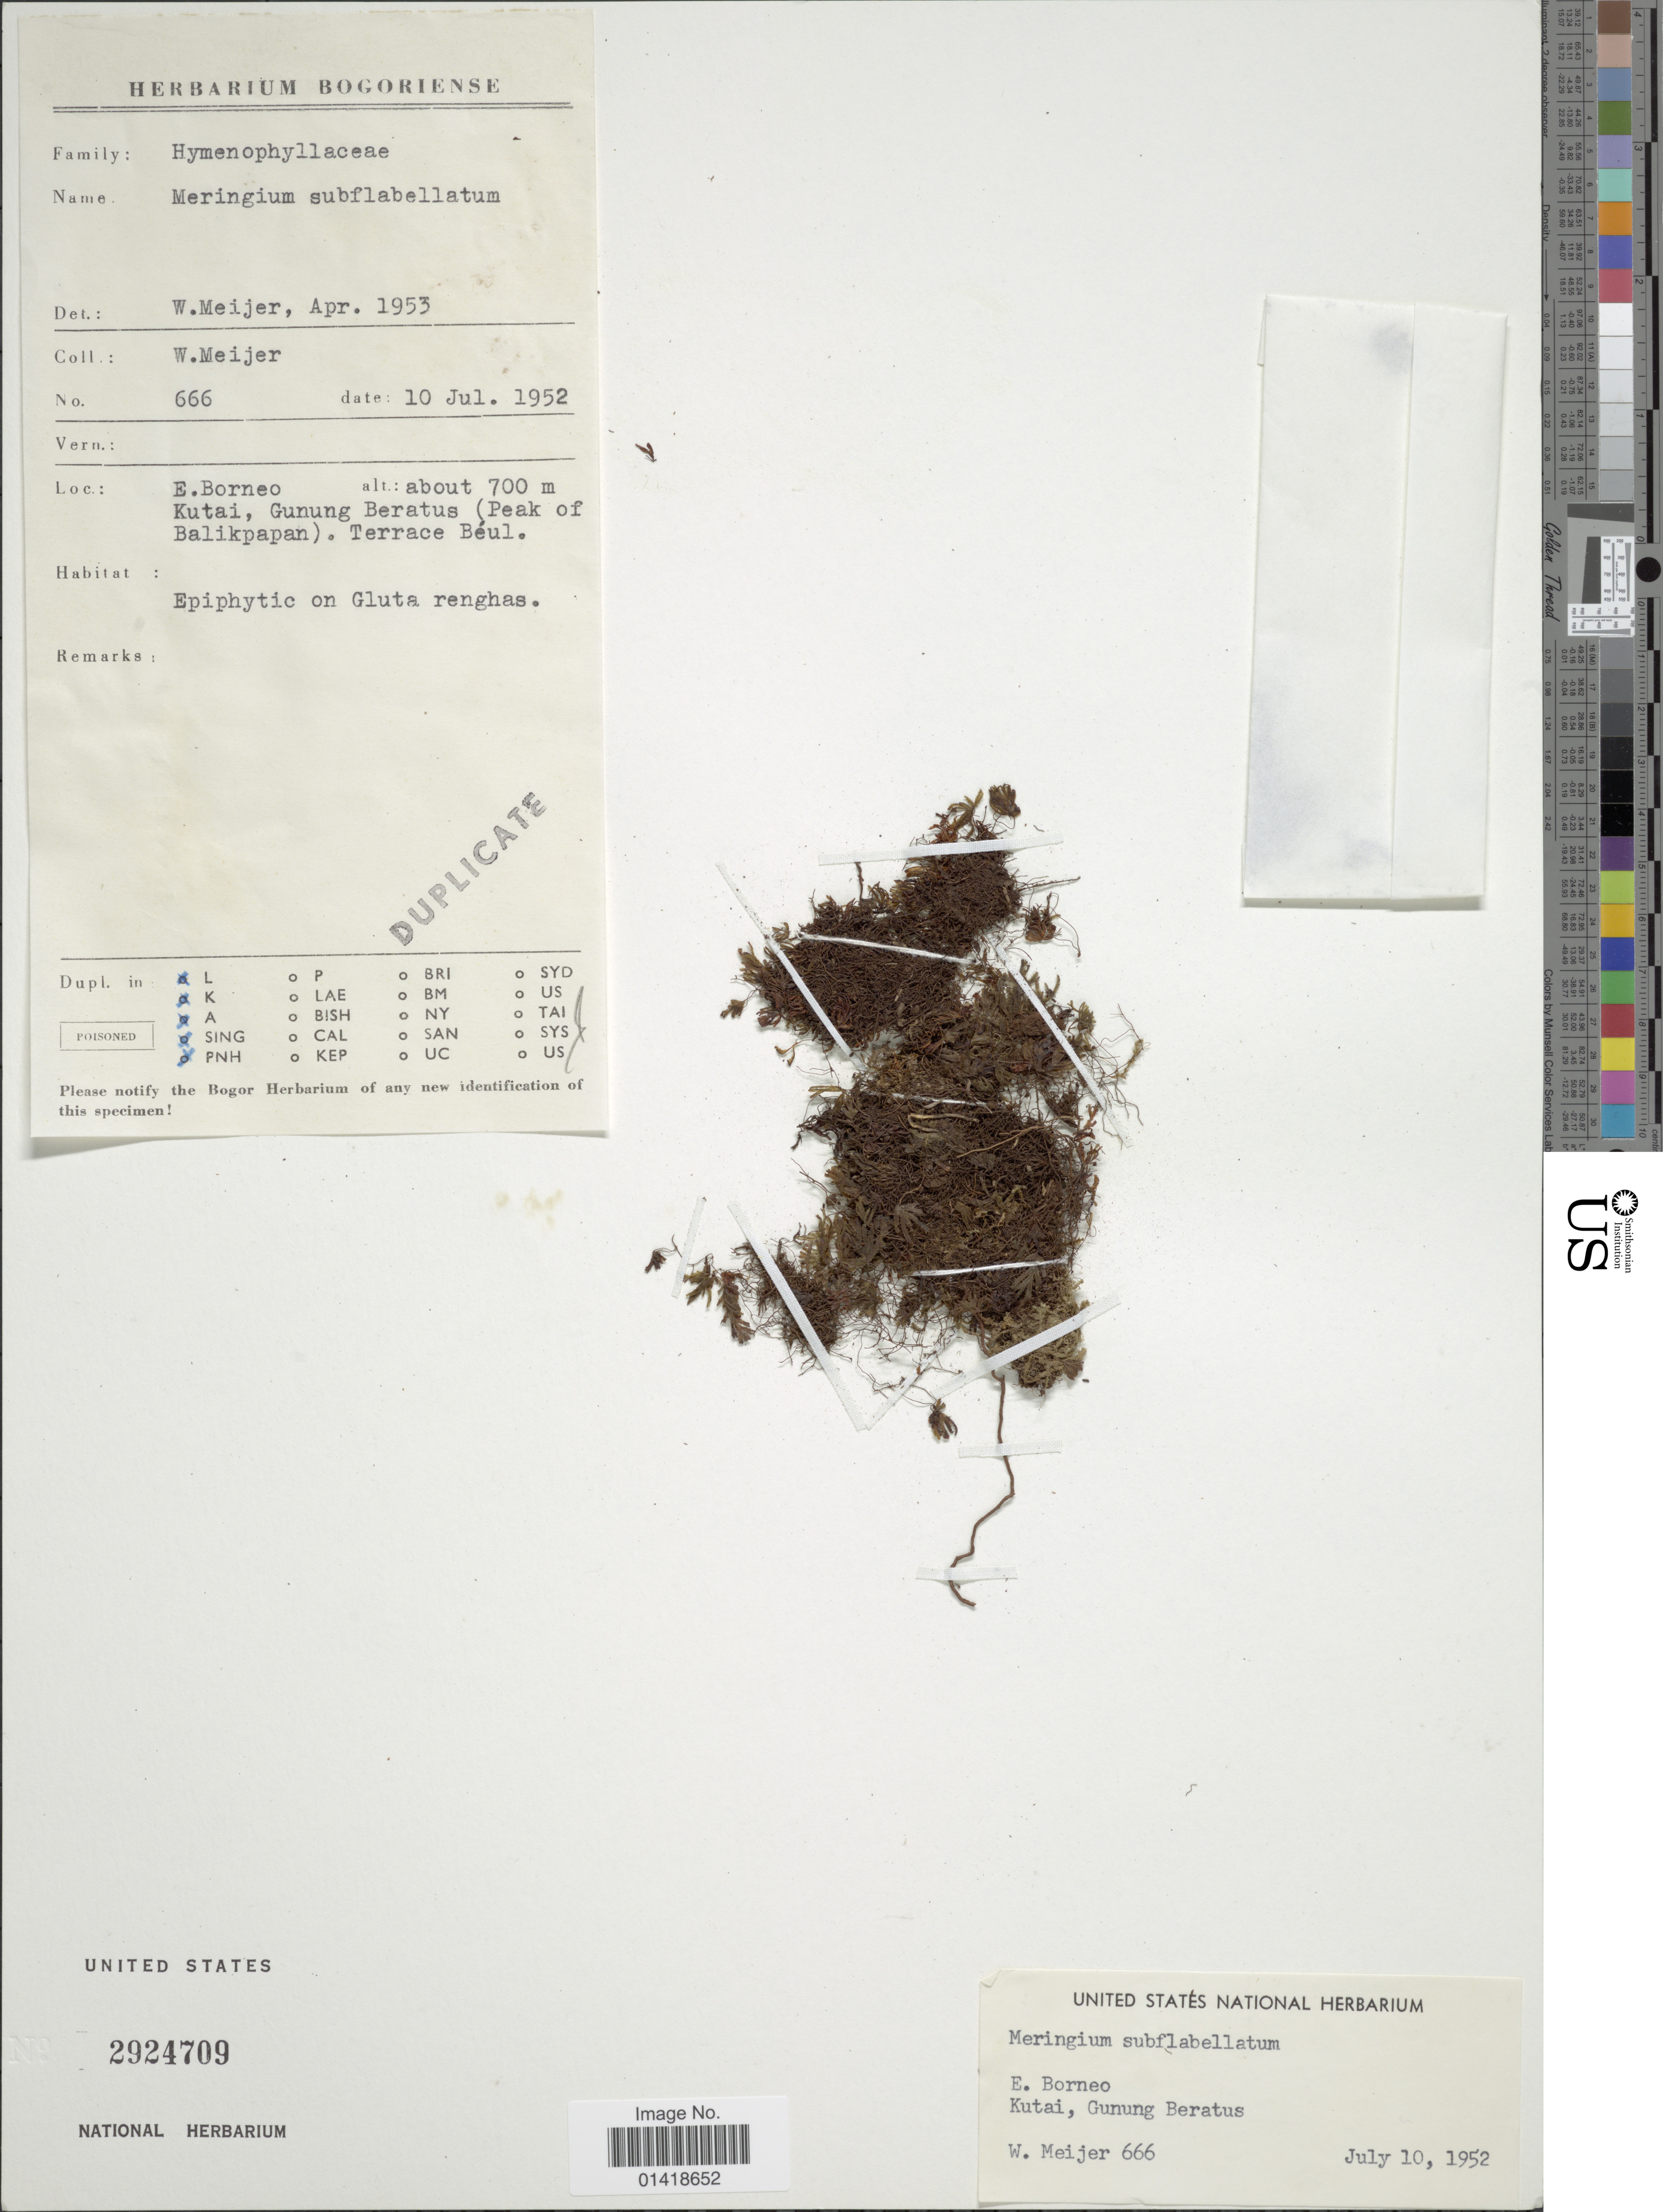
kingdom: Plantae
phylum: Tracheophyta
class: Polypodiopsida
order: Hymenophyllales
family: Hymenophyllaceae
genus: Hymenophyllum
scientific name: Hymenophyllum subflabellatum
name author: Ces.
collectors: W. Meijer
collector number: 666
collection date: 1952-07-10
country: Malaysia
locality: E. Borneo. Kutai, Gunung Beratus (Peak of Balikpapan). Terrace Beul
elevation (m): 700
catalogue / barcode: US 2924709